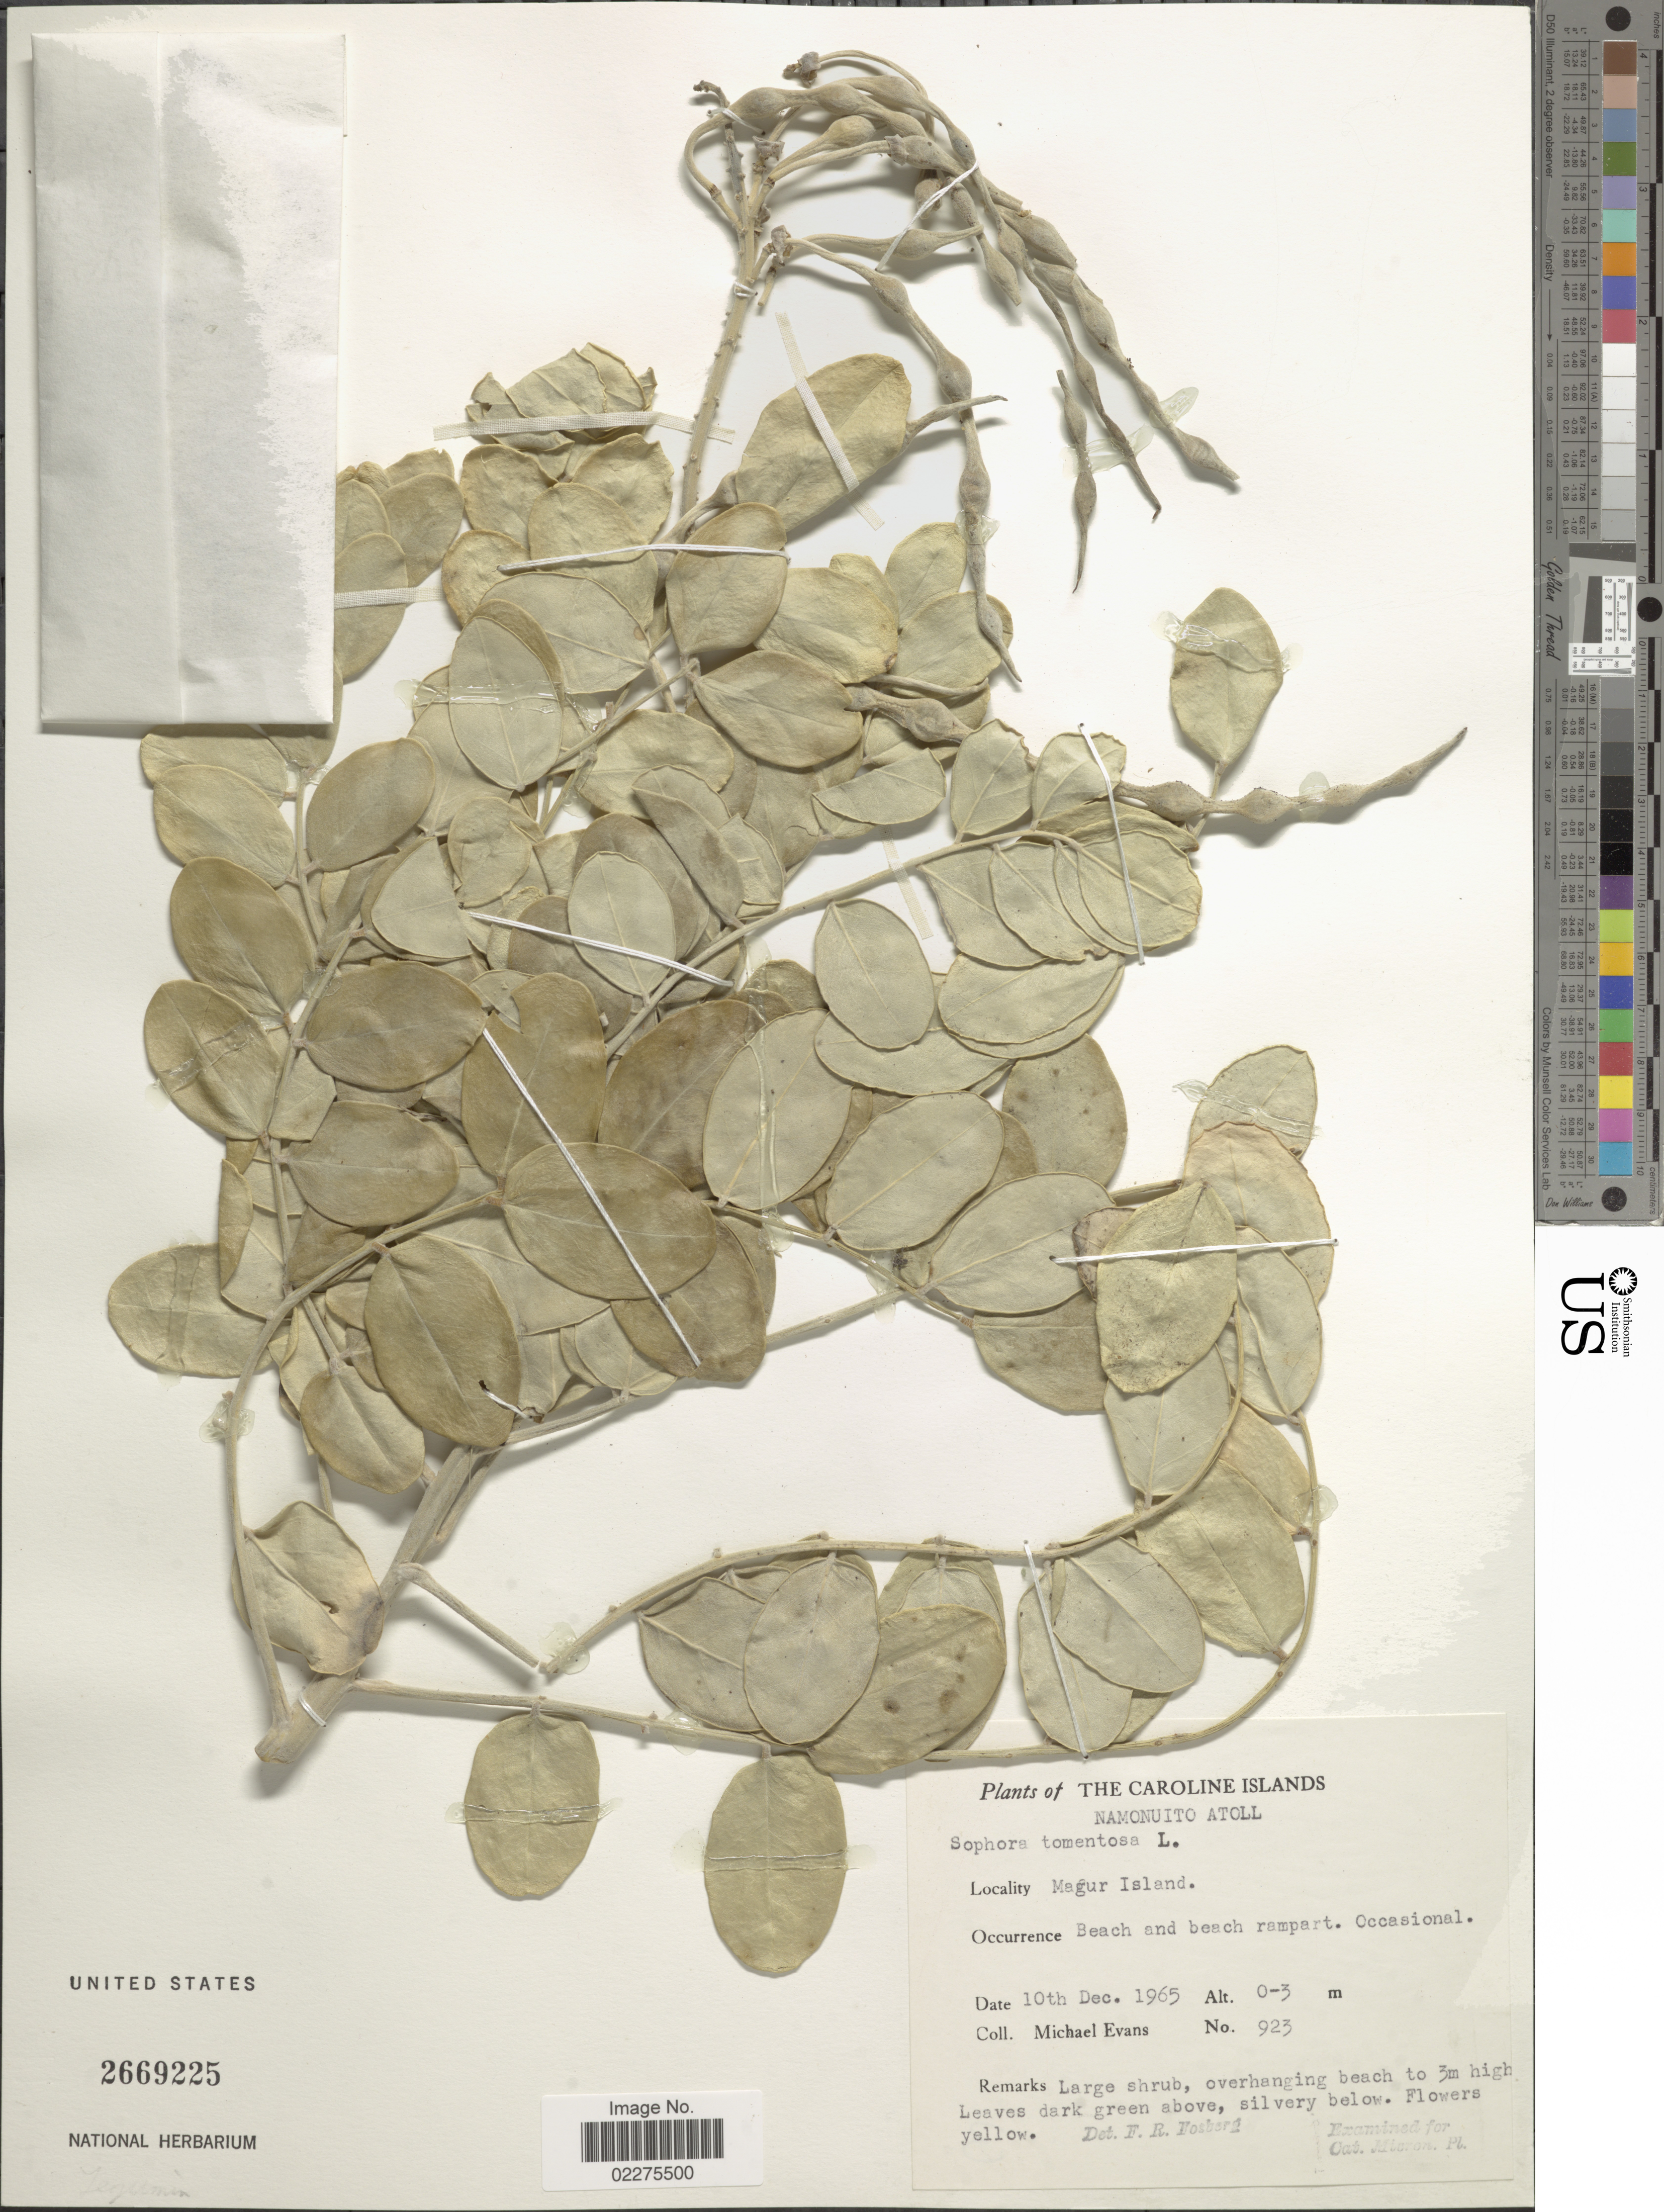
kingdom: Plantae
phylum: Tracheophyta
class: Magnoliopsida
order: Fabales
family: Fabaceae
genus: Sophora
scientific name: Sophora tomentosa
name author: L.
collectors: M. Evans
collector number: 923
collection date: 1965-12-10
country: Micronesia, Federated States of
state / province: Truk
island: Namonuito Atoll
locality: Caroline Islands. Namonuito Atoll. Magur Island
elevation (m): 0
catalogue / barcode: US 2669225